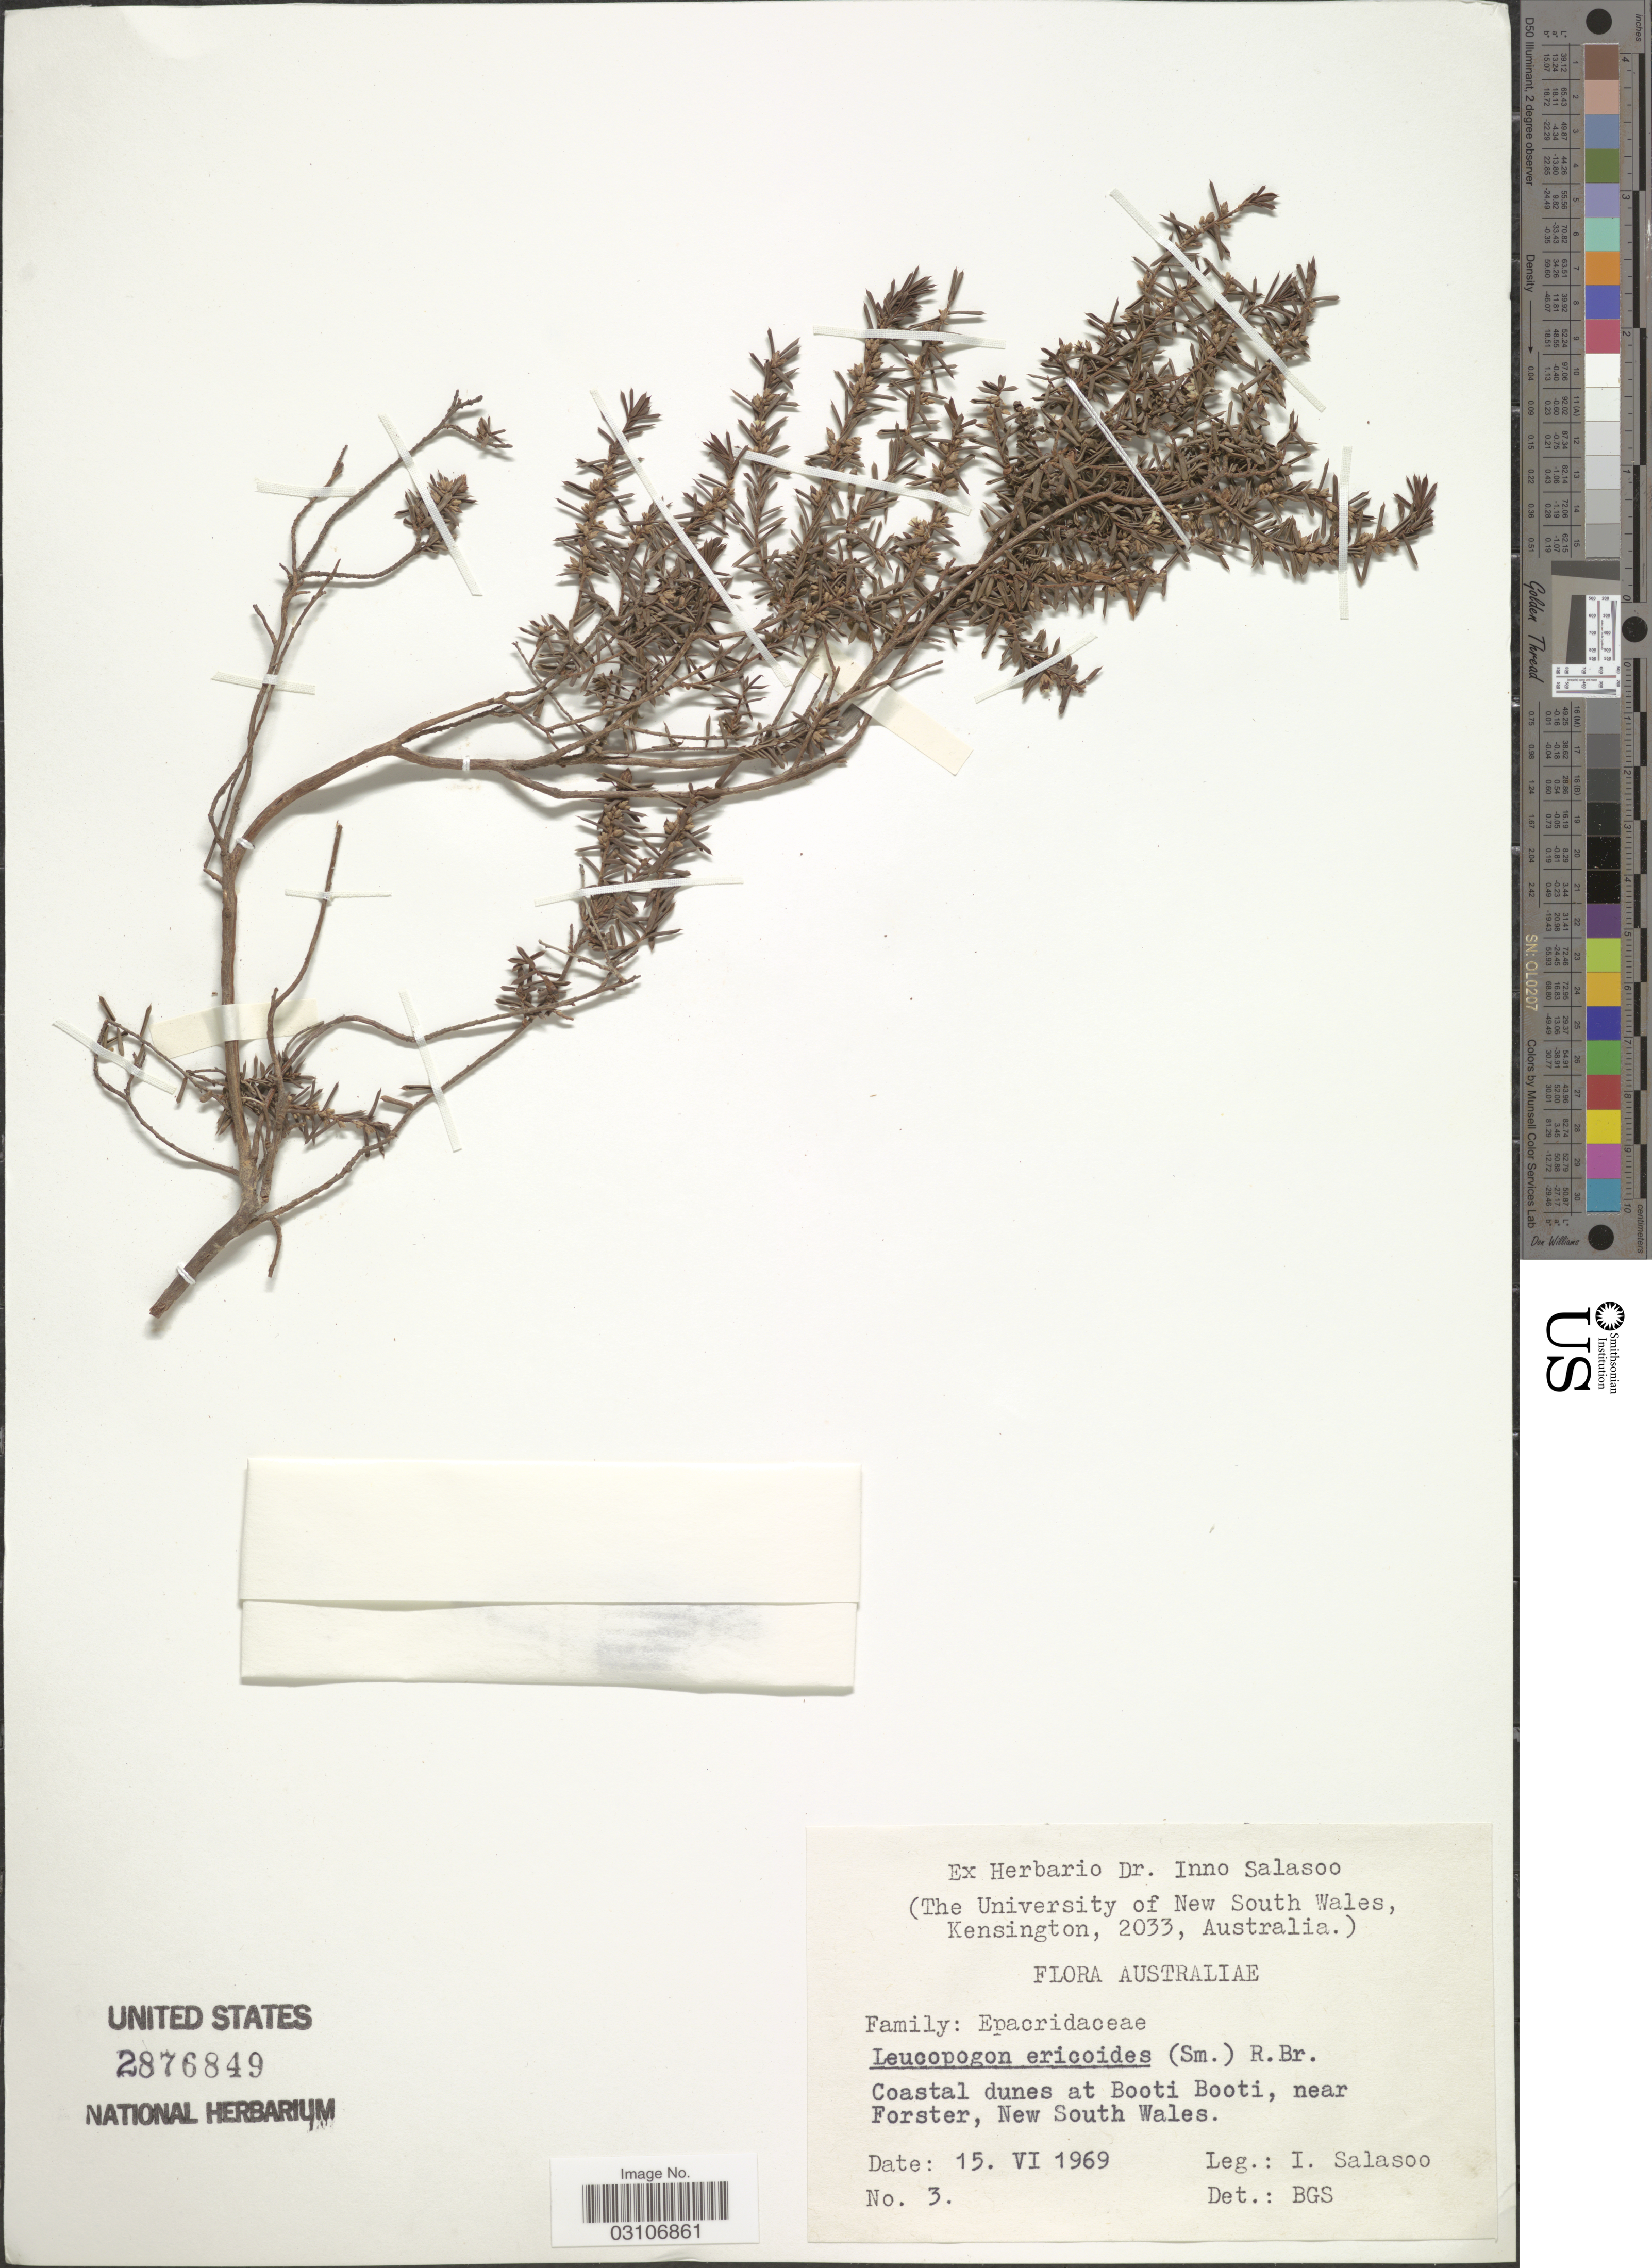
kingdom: Plantae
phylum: Tracheophyta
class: Magnoliopsida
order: Ericales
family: Ericaceae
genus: Leucopogon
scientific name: Leucopogon ericoides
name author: R. Br.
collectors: I. Salasoo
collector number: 3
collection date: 1969-06-15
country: Australia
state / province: New South Wales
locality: Coastal dunes at Booti Booti, near Forster.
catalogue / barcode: US 2876849